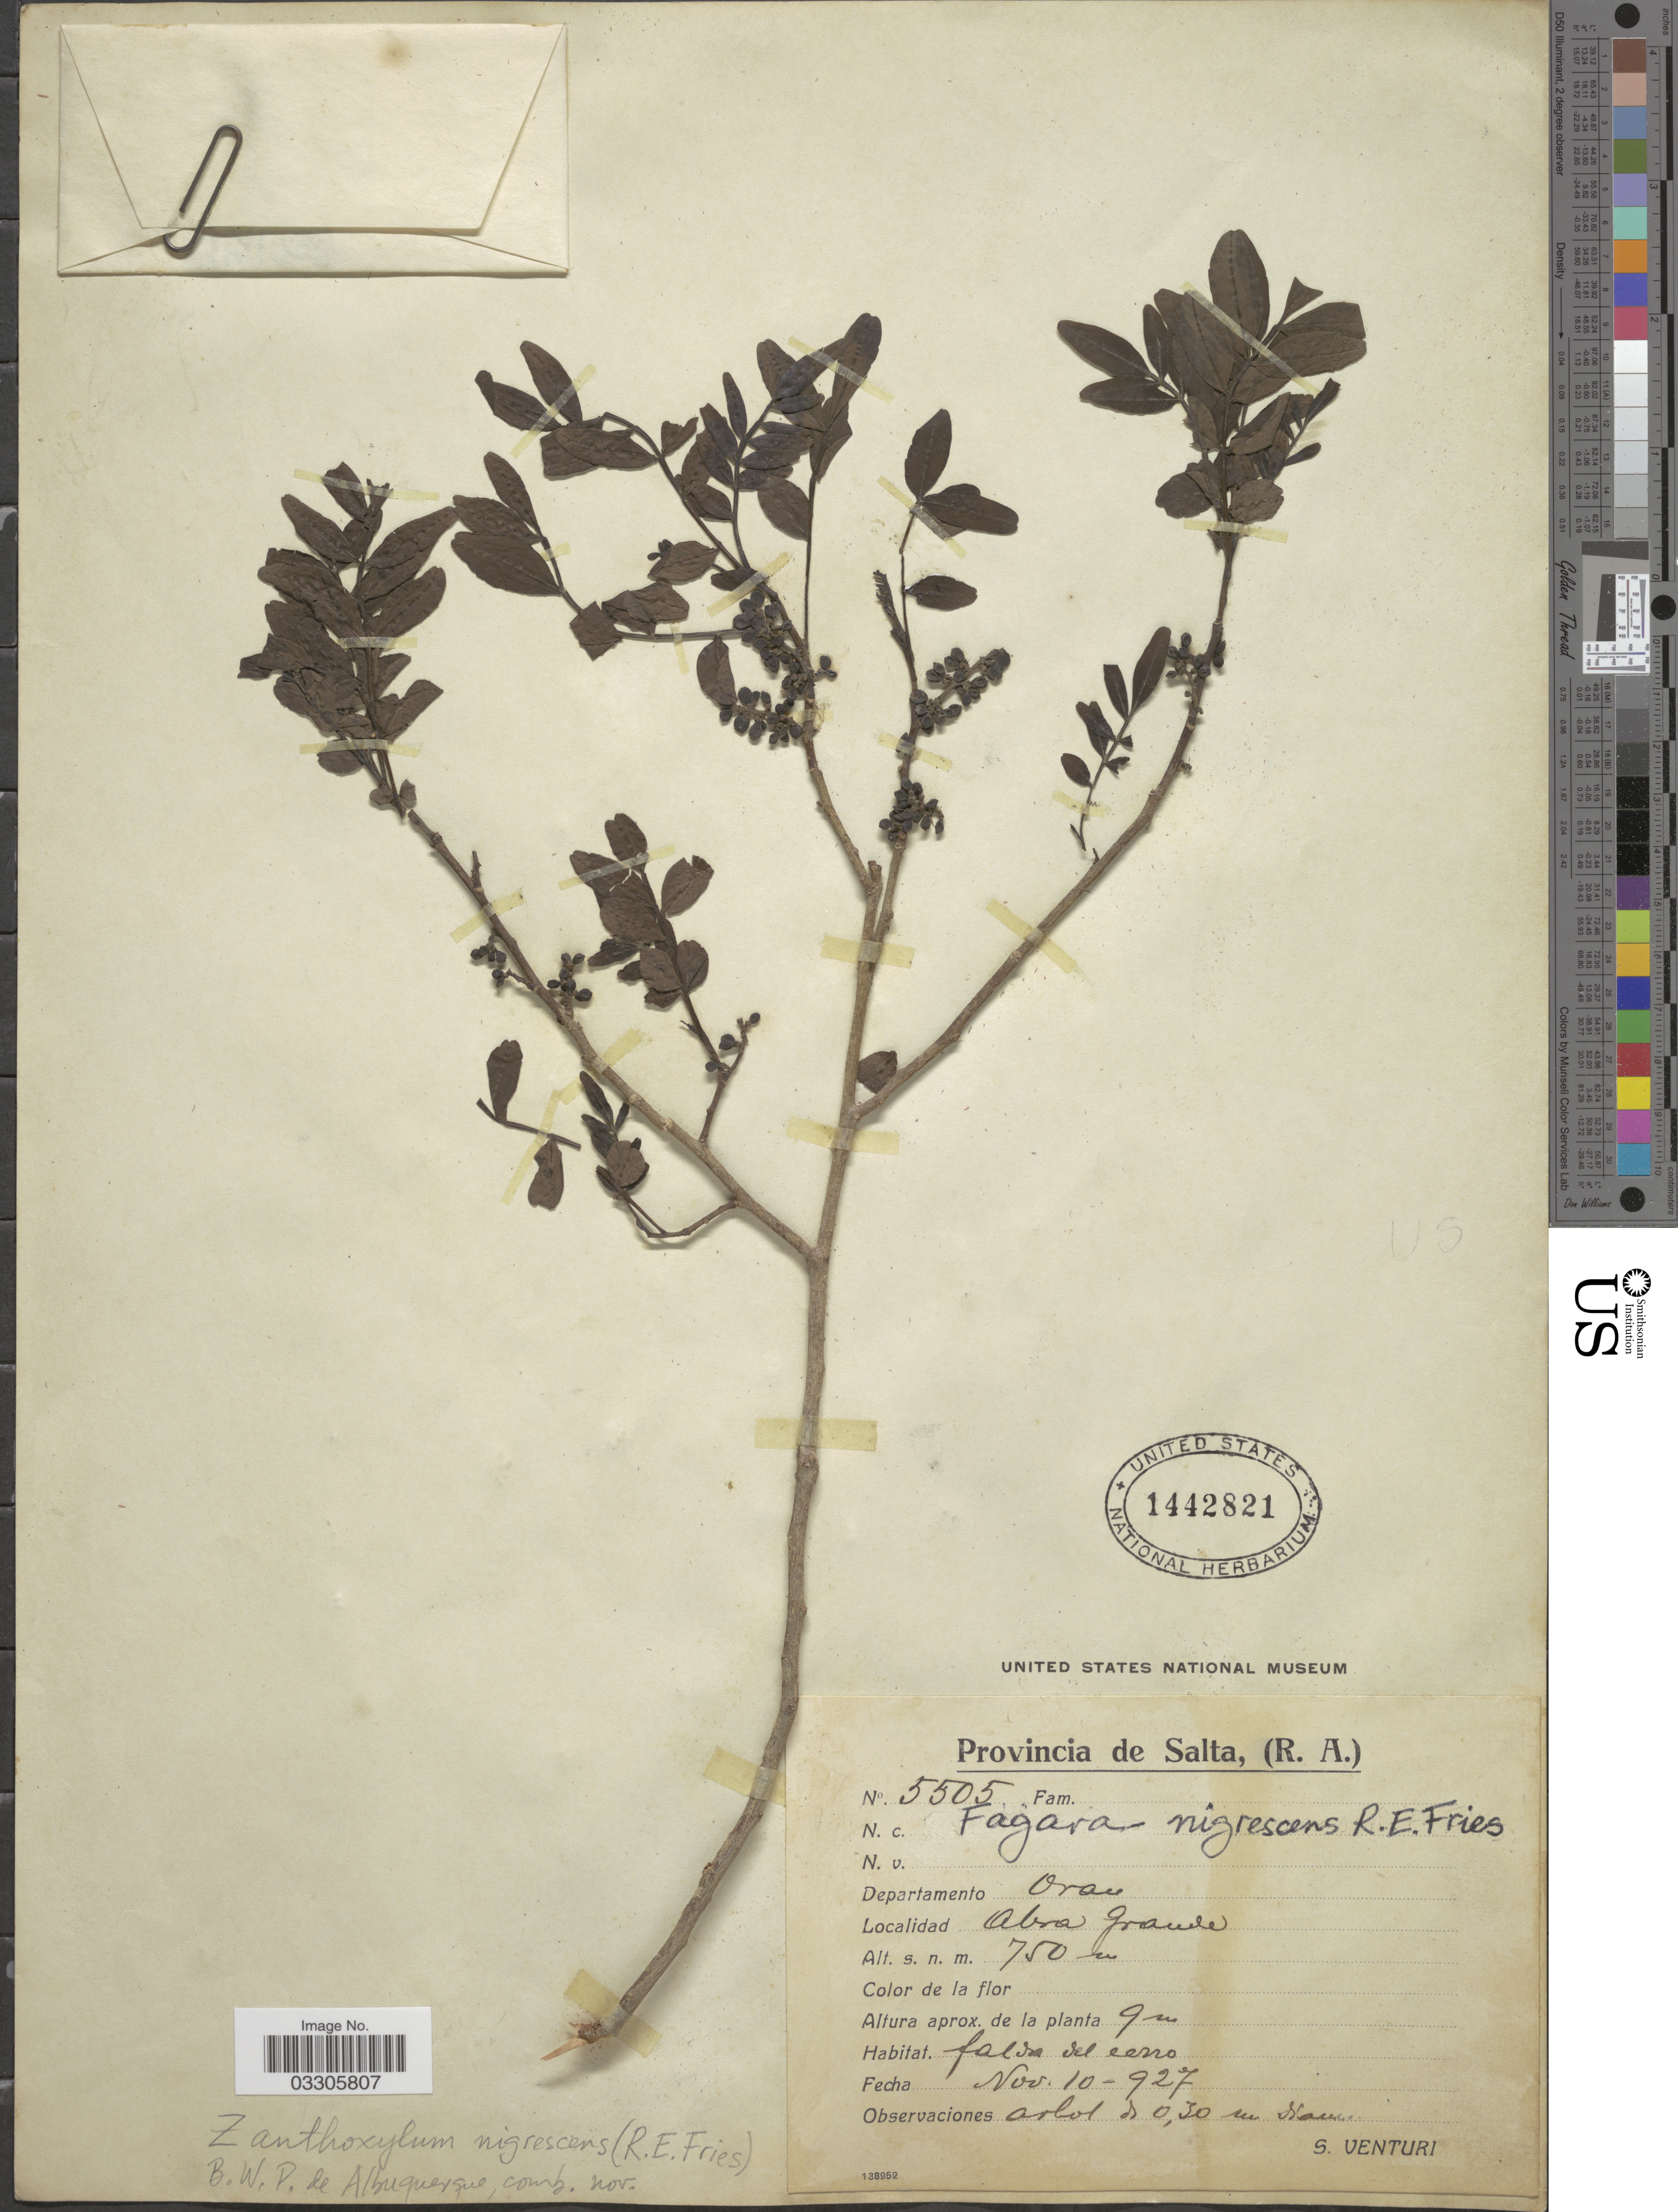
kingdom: Plantae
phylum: Tracheophyta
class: Magnoliopsida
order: Sapindales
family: Rutaceae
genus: Zanthoxylum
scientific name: Zanthoxylum nigrescens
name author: (Urb. &) J. Jiménez Alm.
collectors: S. Venturi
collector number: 5505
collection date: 1927-11-10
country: Argentina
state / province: Salta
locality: Departamento Oran, Abra Grande.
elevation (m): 750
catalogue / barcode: US 1442821